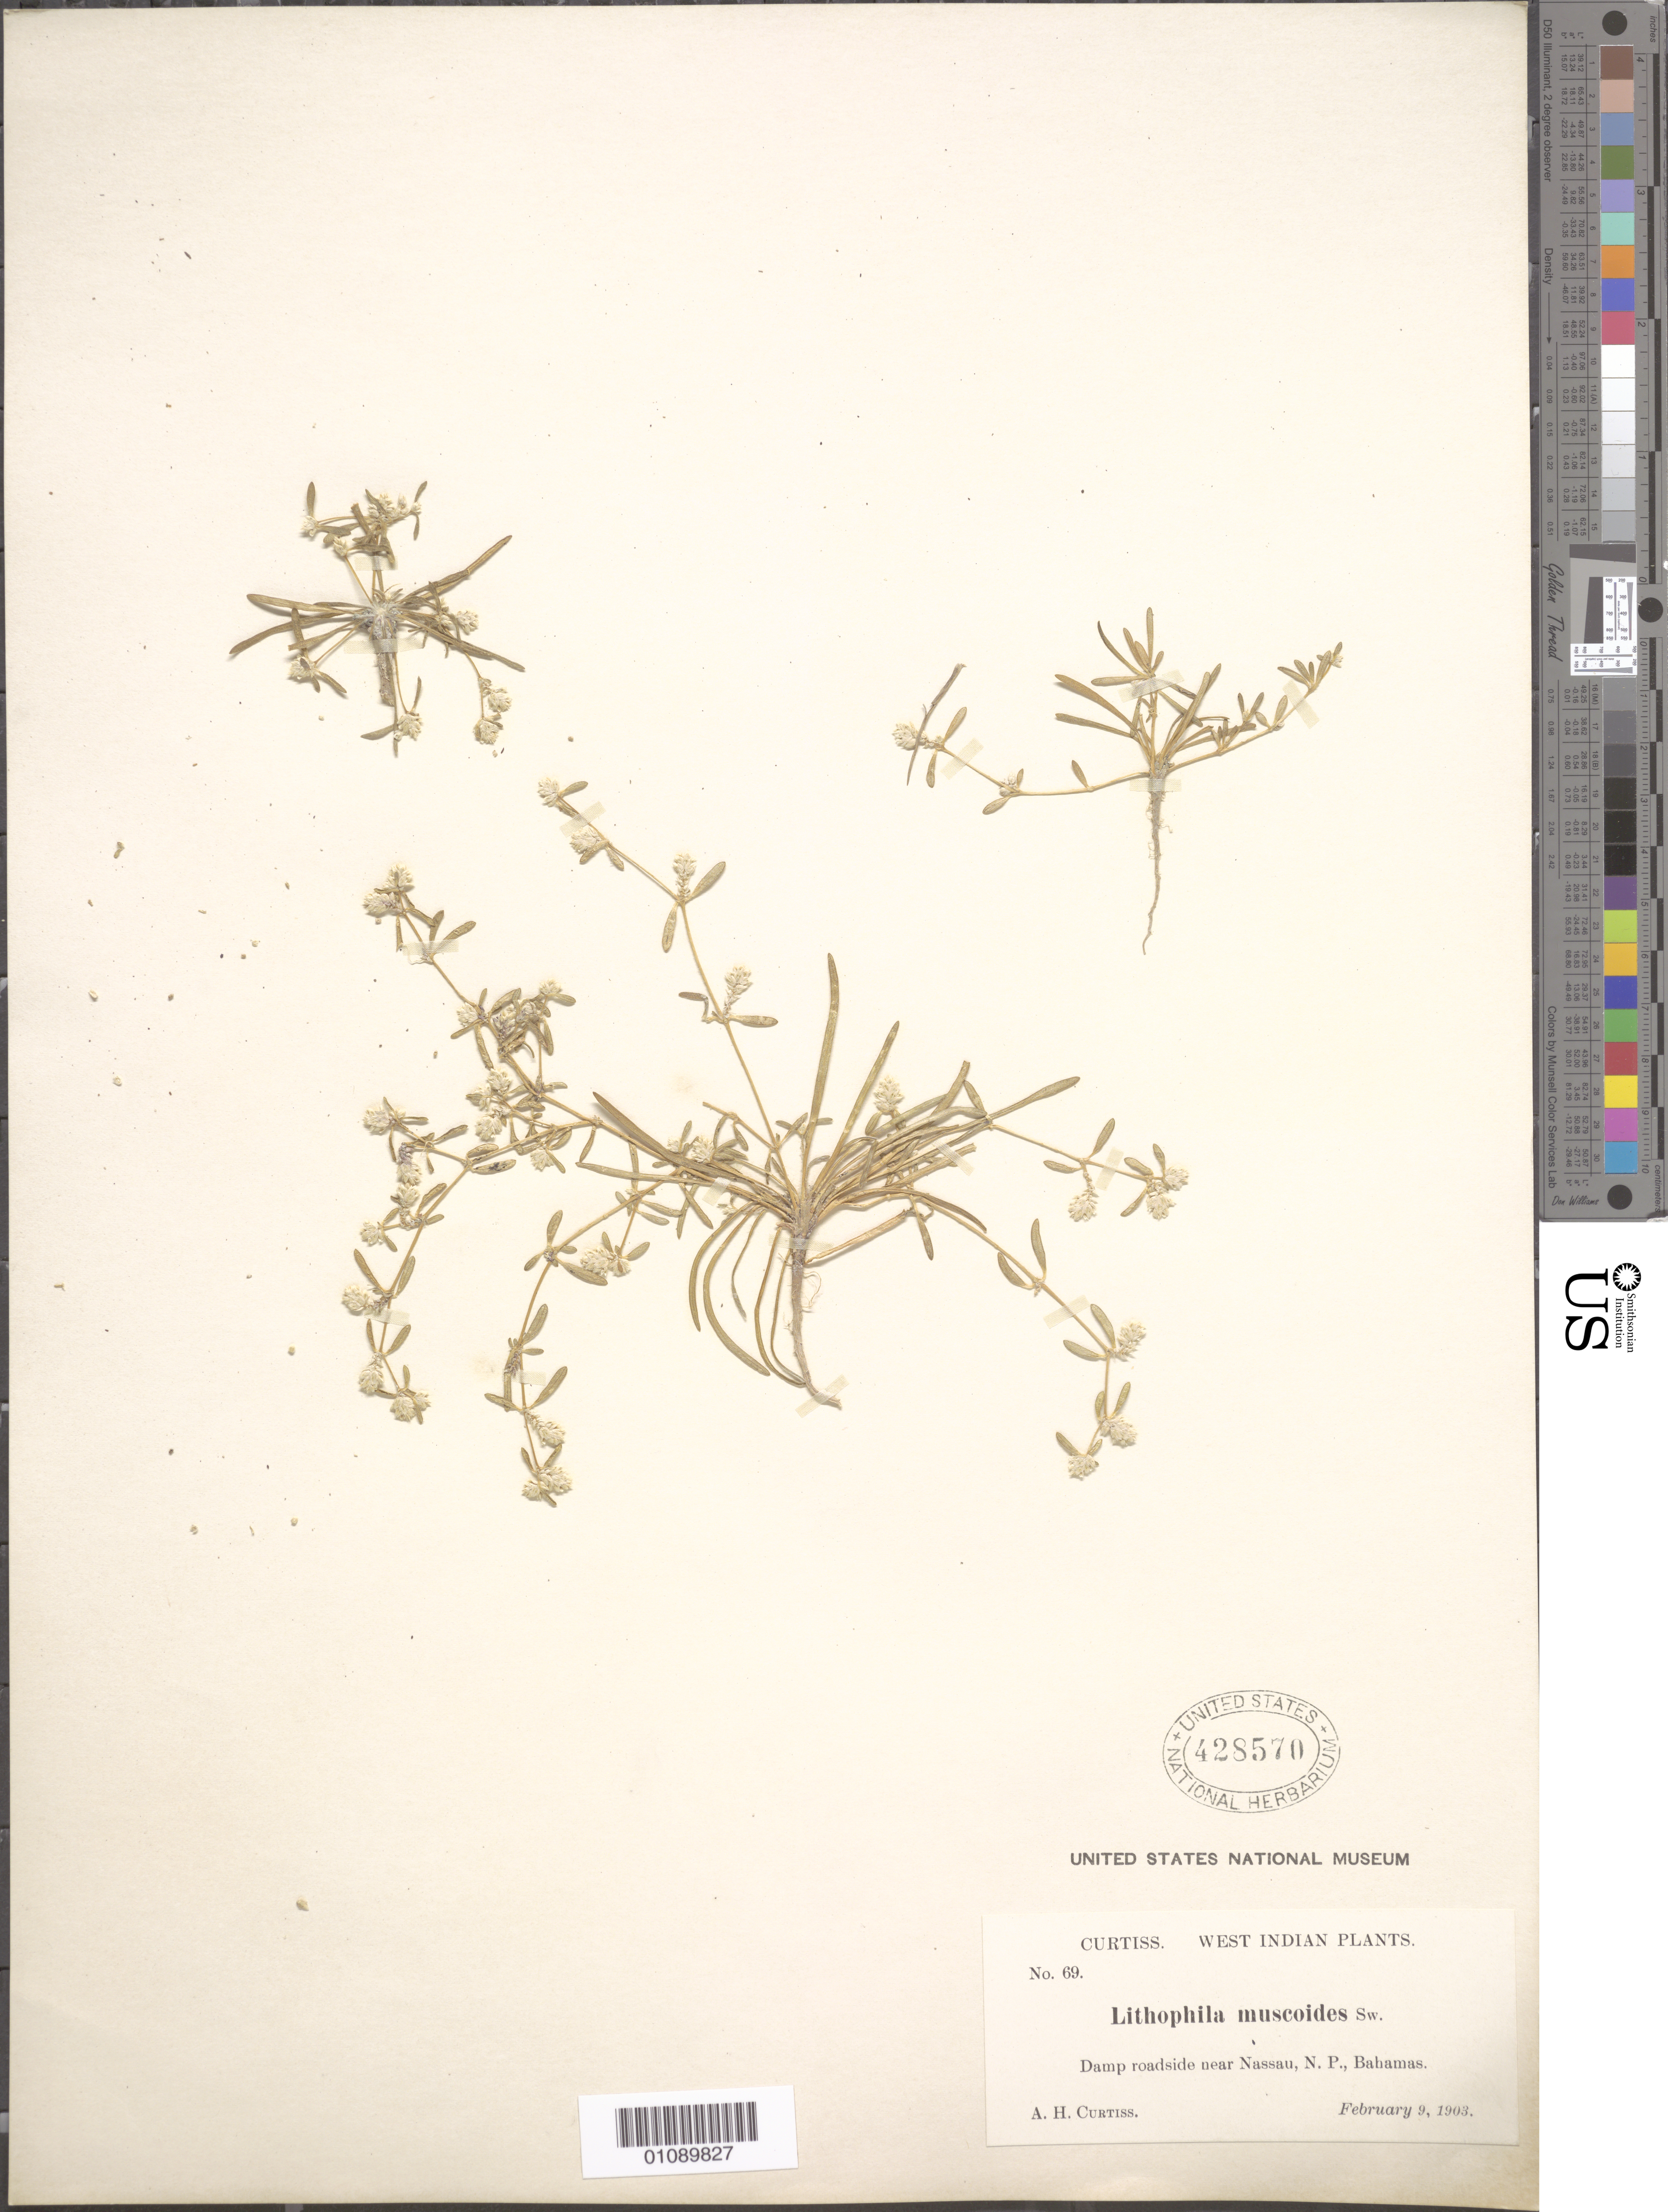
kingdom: Plantae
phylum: Tracheophyta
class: Magnoliopsida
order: Caryophyllales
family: Amaranthaceae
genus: Gomphrena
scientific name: Gomphrena muscoides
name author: (Sw.) T. Ortuño & Borsch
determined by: Strong, Mark T., (BOT), Smithsonian Institution - National Museum of Natural History (UNITED STATES)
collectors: A. H. Curtiss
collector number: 69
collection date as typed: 09 Feb 1903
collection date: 1903-02-09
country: Bahamas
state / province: New Providence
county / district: Nassau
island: New Providence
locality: Near Nassau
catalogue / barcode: US 428570